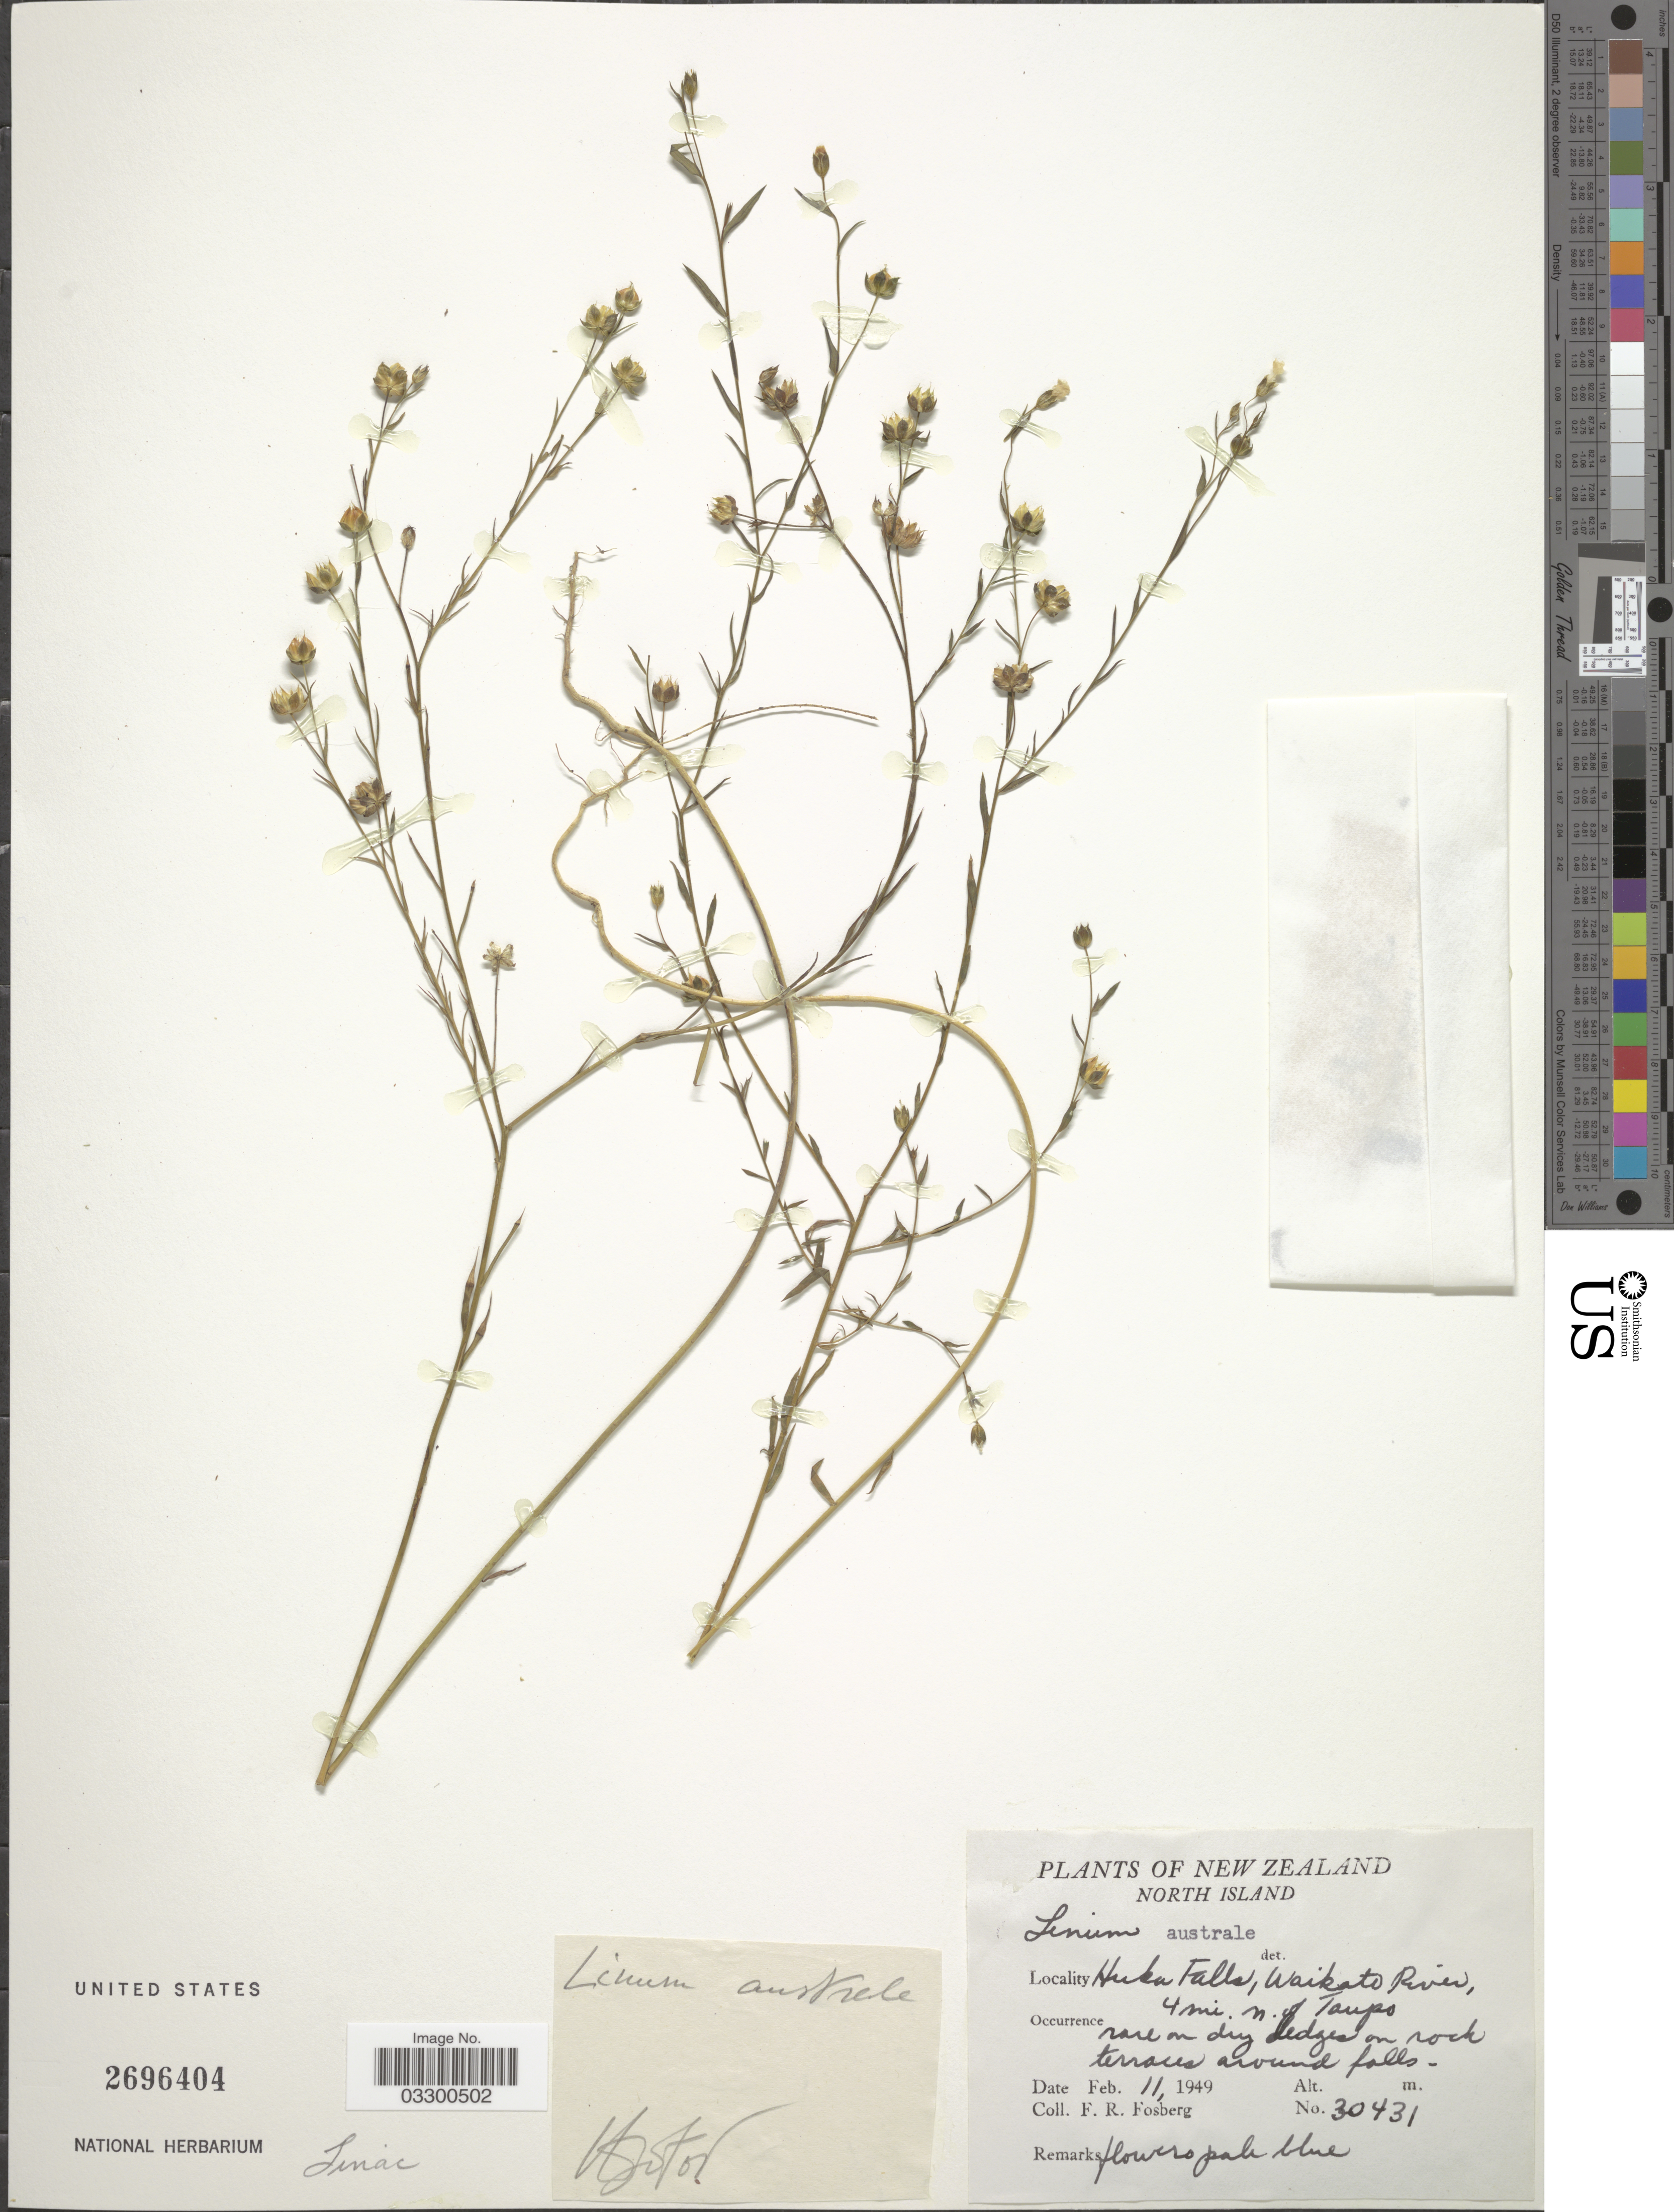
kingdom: Plantae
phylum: Tracheophyta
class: Magnoliopsida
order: Malpighiales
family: Linaceae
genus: Linum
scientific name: Linum australe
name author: A. Heller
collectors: F. R. Fosberg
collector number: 30431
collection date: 1949-02-11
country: New Zealand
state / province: Waikato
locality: North Island. Huka Falls, Waikato River, 4 mi. n. of Taupo.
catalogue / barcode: US 2696404